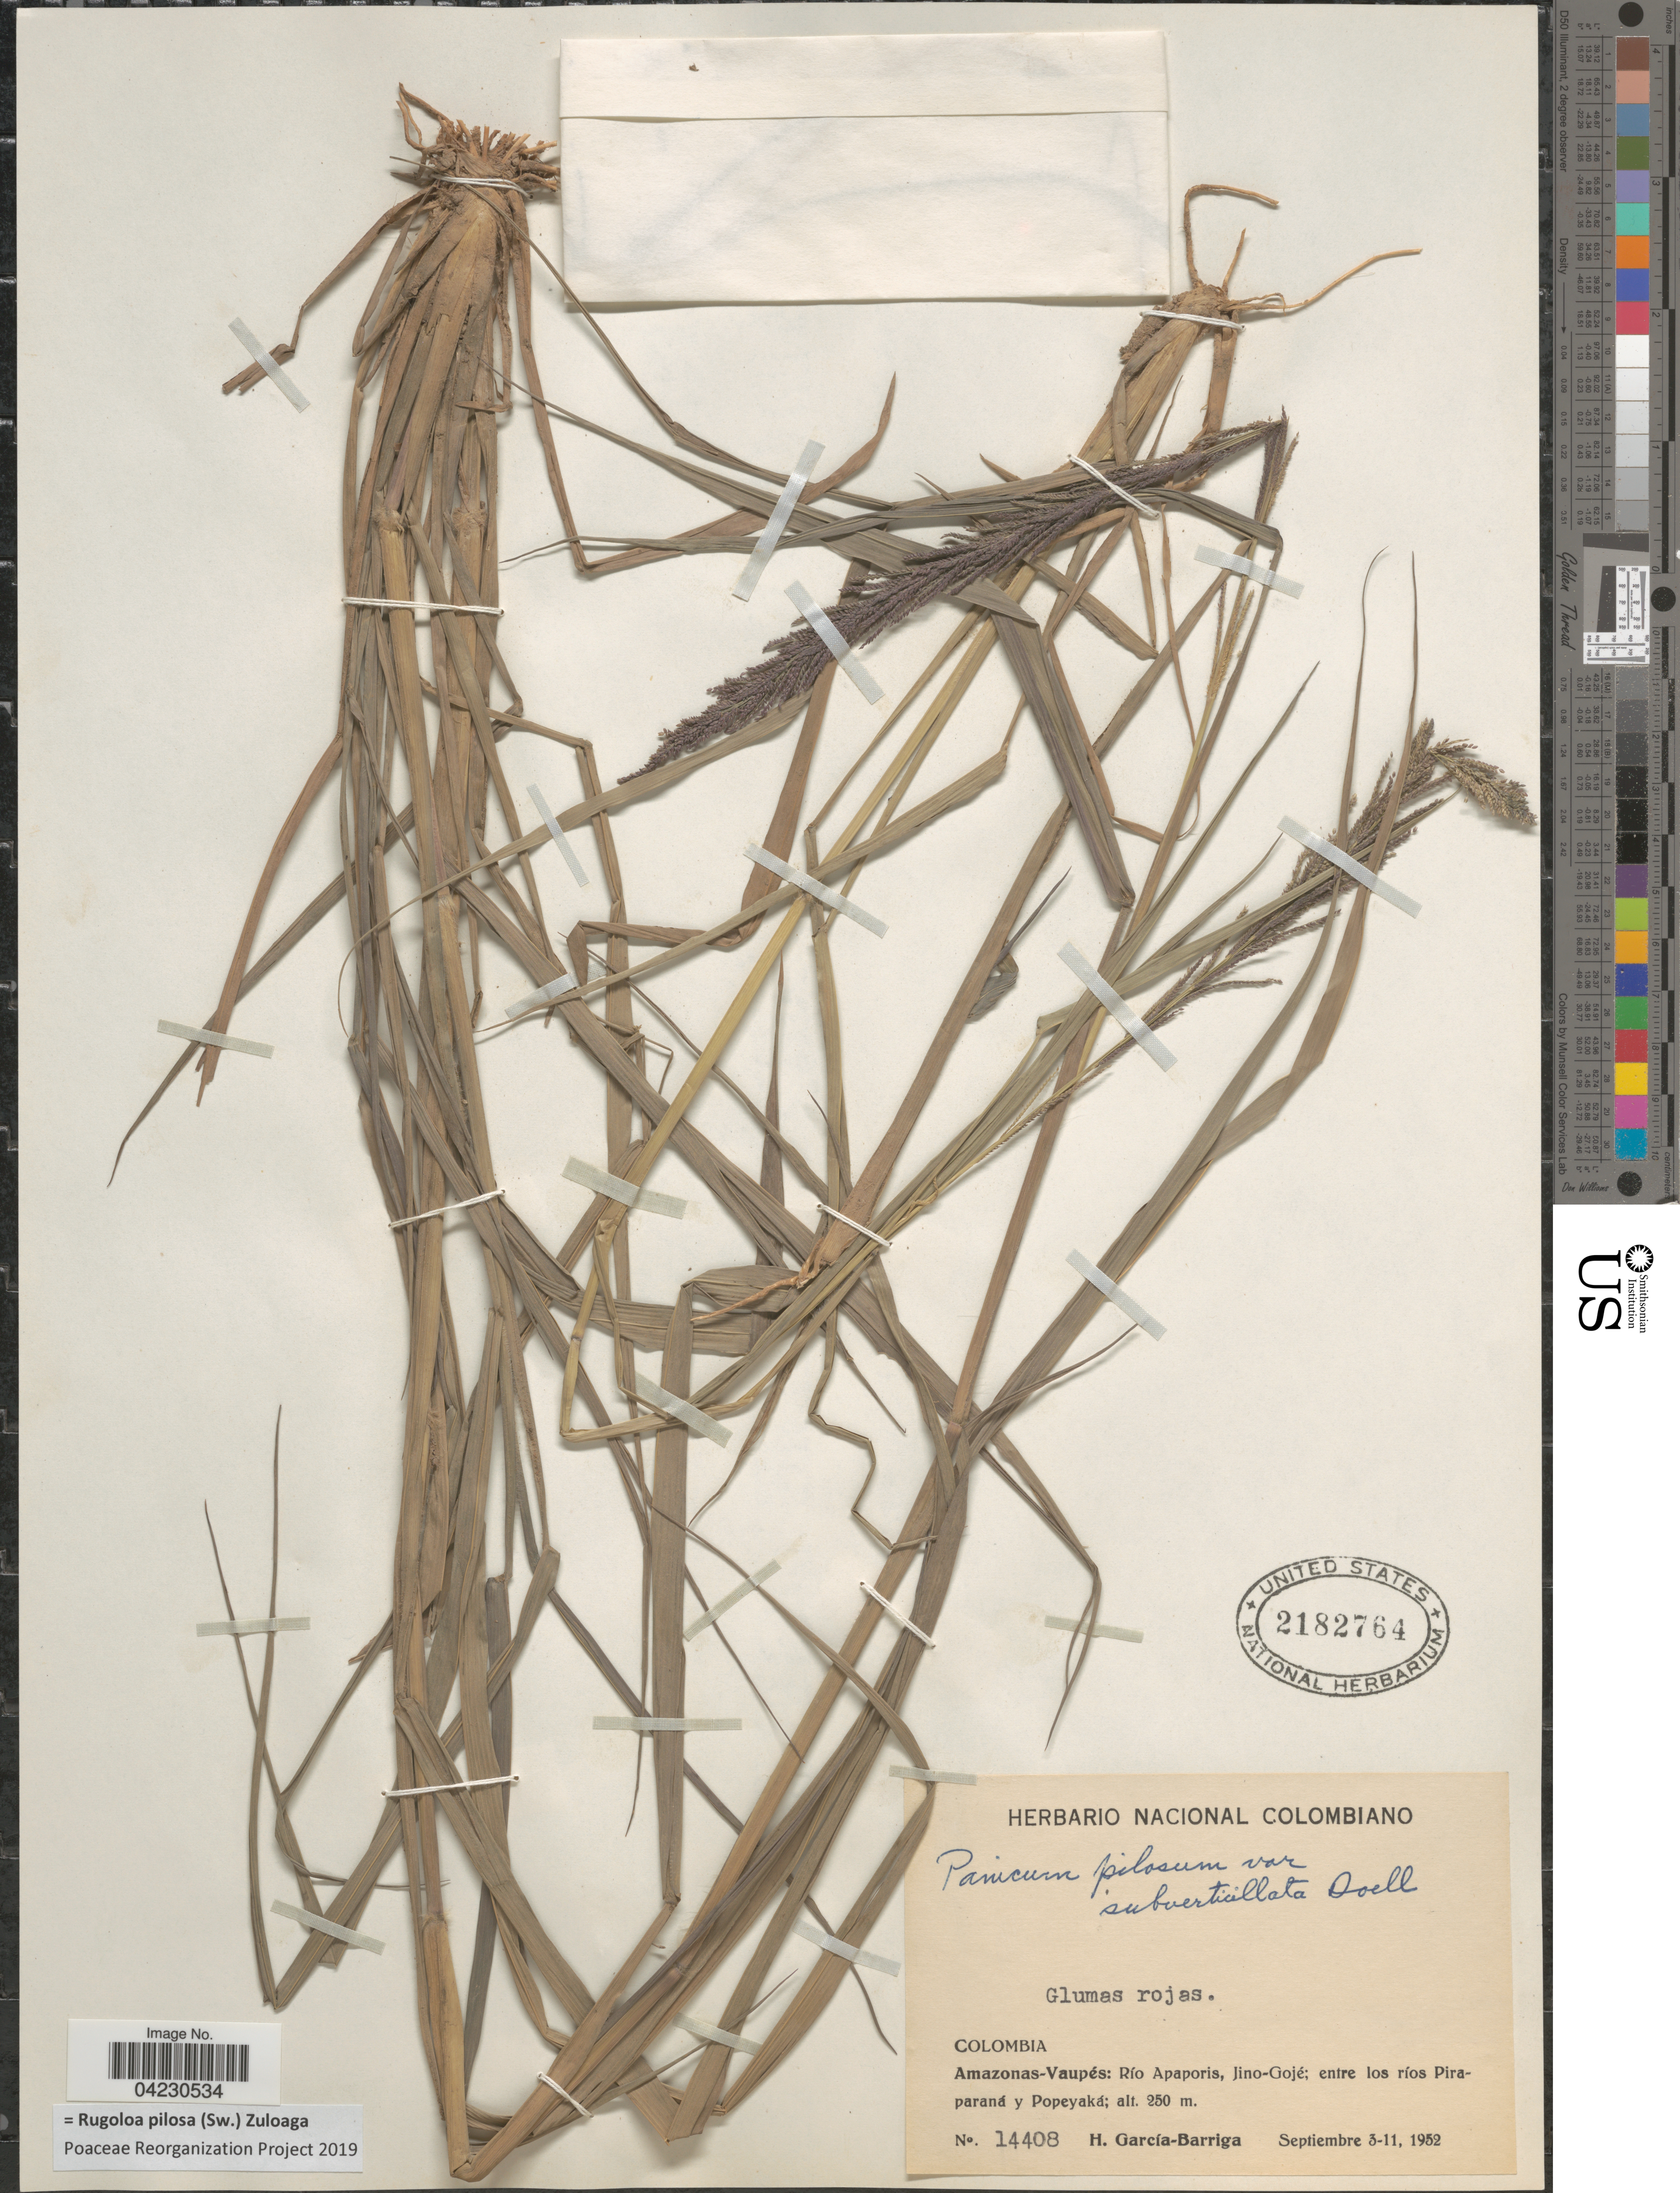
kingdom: Plantae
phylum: Tracheophyta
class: Liliopsida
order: Poales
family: Poaceae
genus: Rugoloa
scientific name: Rugoloa pilosa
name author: (Sw.) Zuloaga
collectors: H. García Barriga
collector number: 14408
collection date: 1952-09-03/1952-09-11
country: Colombia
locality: Amazonas-Vaupés: Río Apaporis, Jino-Gojé, entre los ríos Piraparaná y Popeyaká.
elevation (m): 250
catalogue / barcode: US 2182764